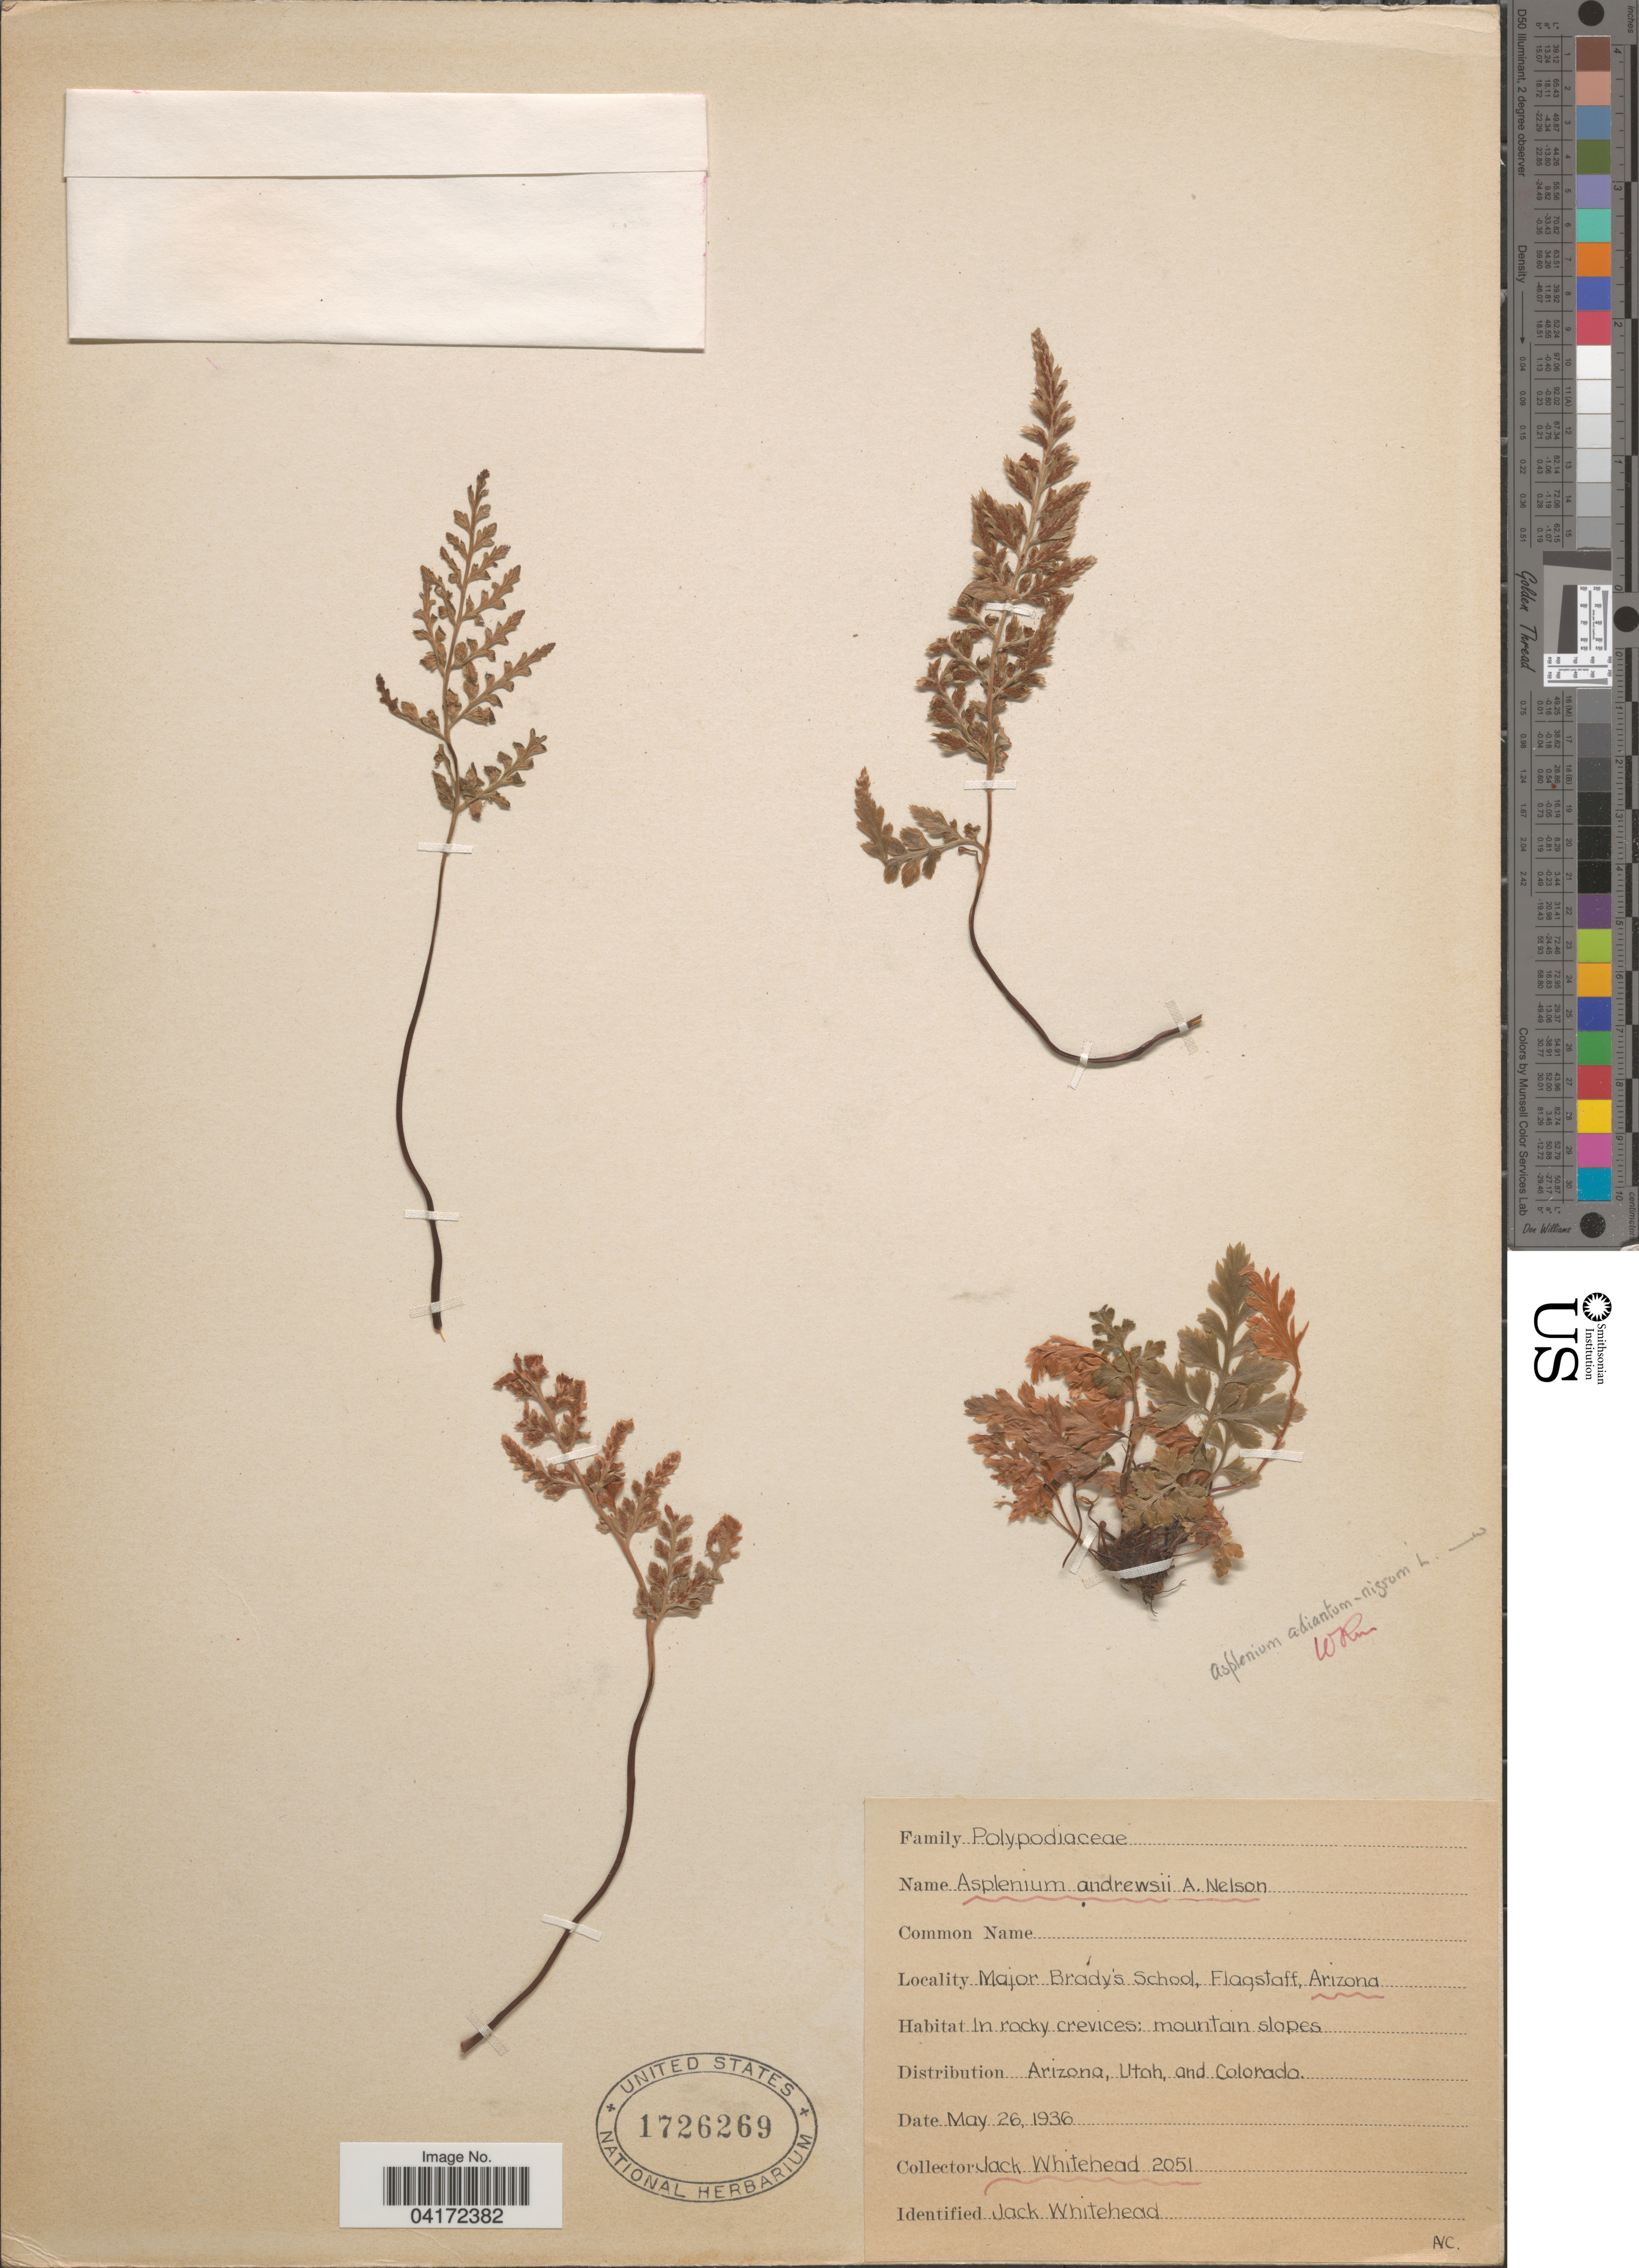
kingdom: Plantae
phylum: Tracheophyta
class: Polypodiopsida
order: Polypodiales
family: Aspleniaceae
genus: Asplenium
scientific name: Asplenium andrewsii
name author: A. Nelson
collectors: J. Whitehead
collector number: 2051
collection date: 1936-05-26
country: United States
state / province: Arizona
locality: Major Brady's School, Flagstaff.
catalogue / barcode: US 1726269